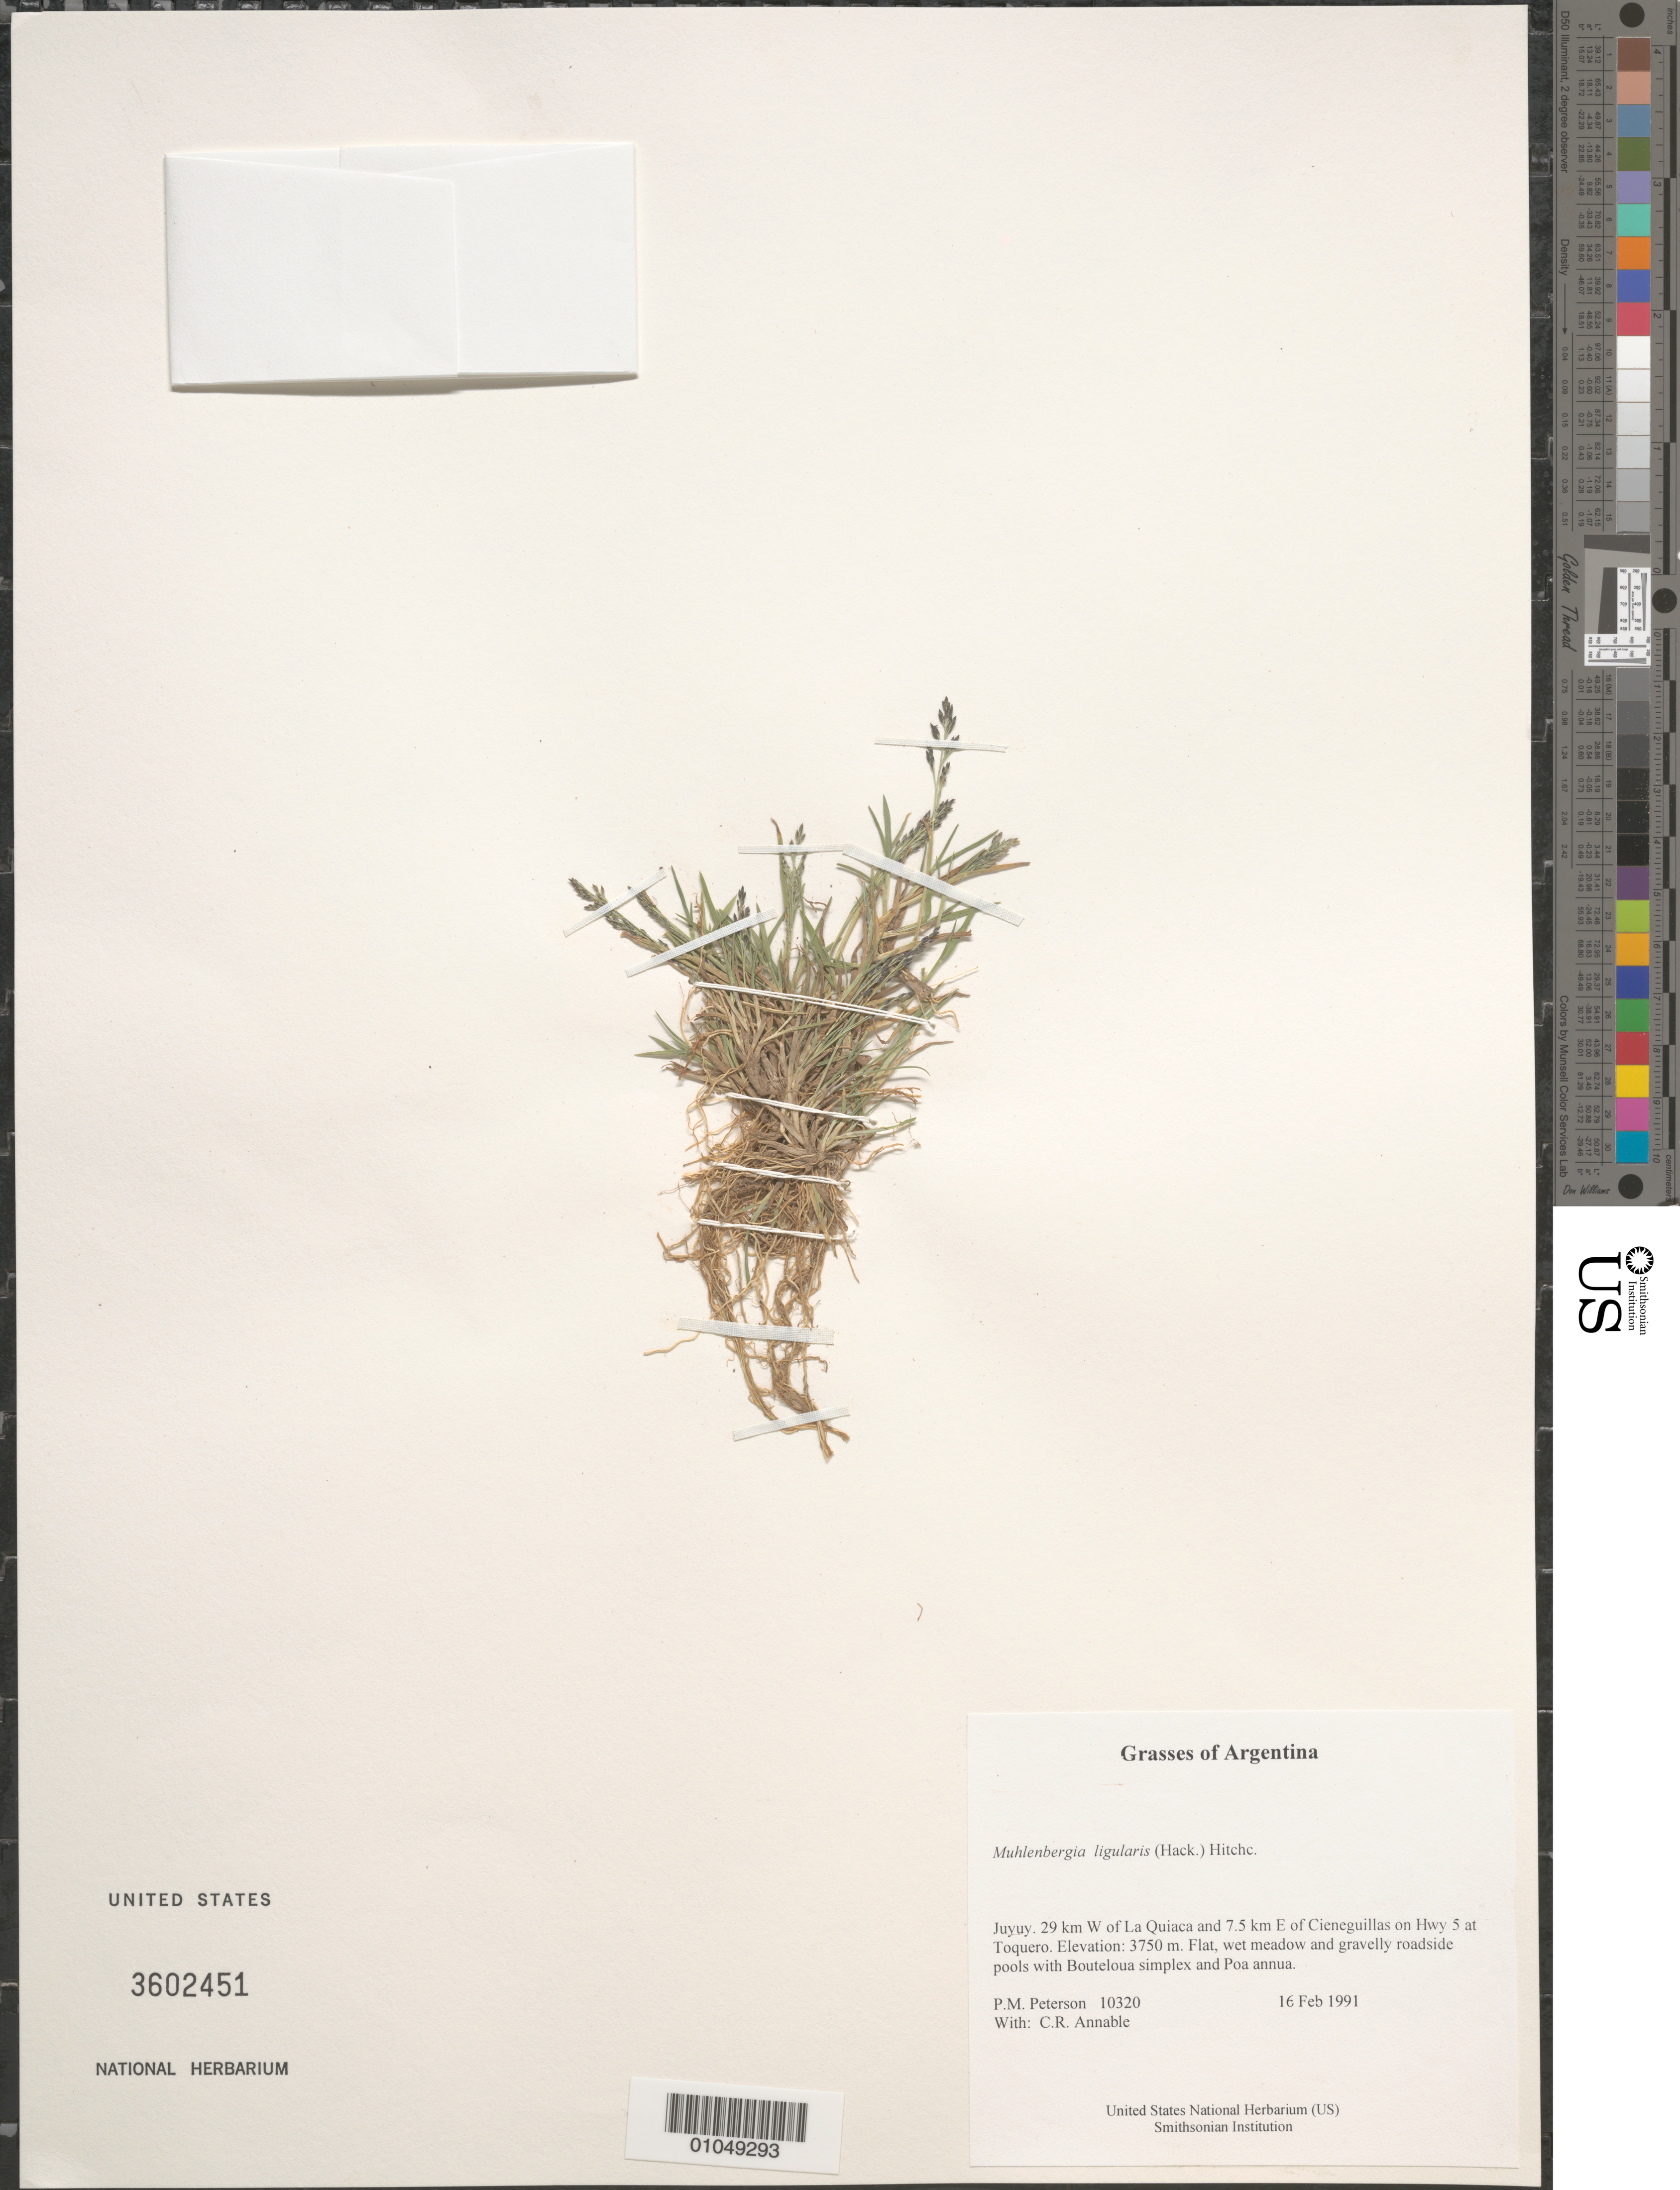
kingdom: Plantae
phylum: Tracheophyta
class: Liliopsida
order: Poales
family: Poaceae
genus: Muhlenbergia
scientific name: Muhlenbergia ligularis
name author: (Hack.) Hitchc.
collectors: P. M. Peterson & C. R. Annable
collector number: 10320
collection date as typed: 16 Feb 1991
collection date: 1991-02-16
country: Argentina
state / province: Jujuy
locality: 29 km W of La Quiaca and 7.5 km E of Cieneguillas on Hwy 5 at Toquero.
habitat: Flat, wet meadow and gravelly roadside pools with Bouteloua simplex and Poa annua.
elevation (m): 3750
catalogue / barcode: US 3602451